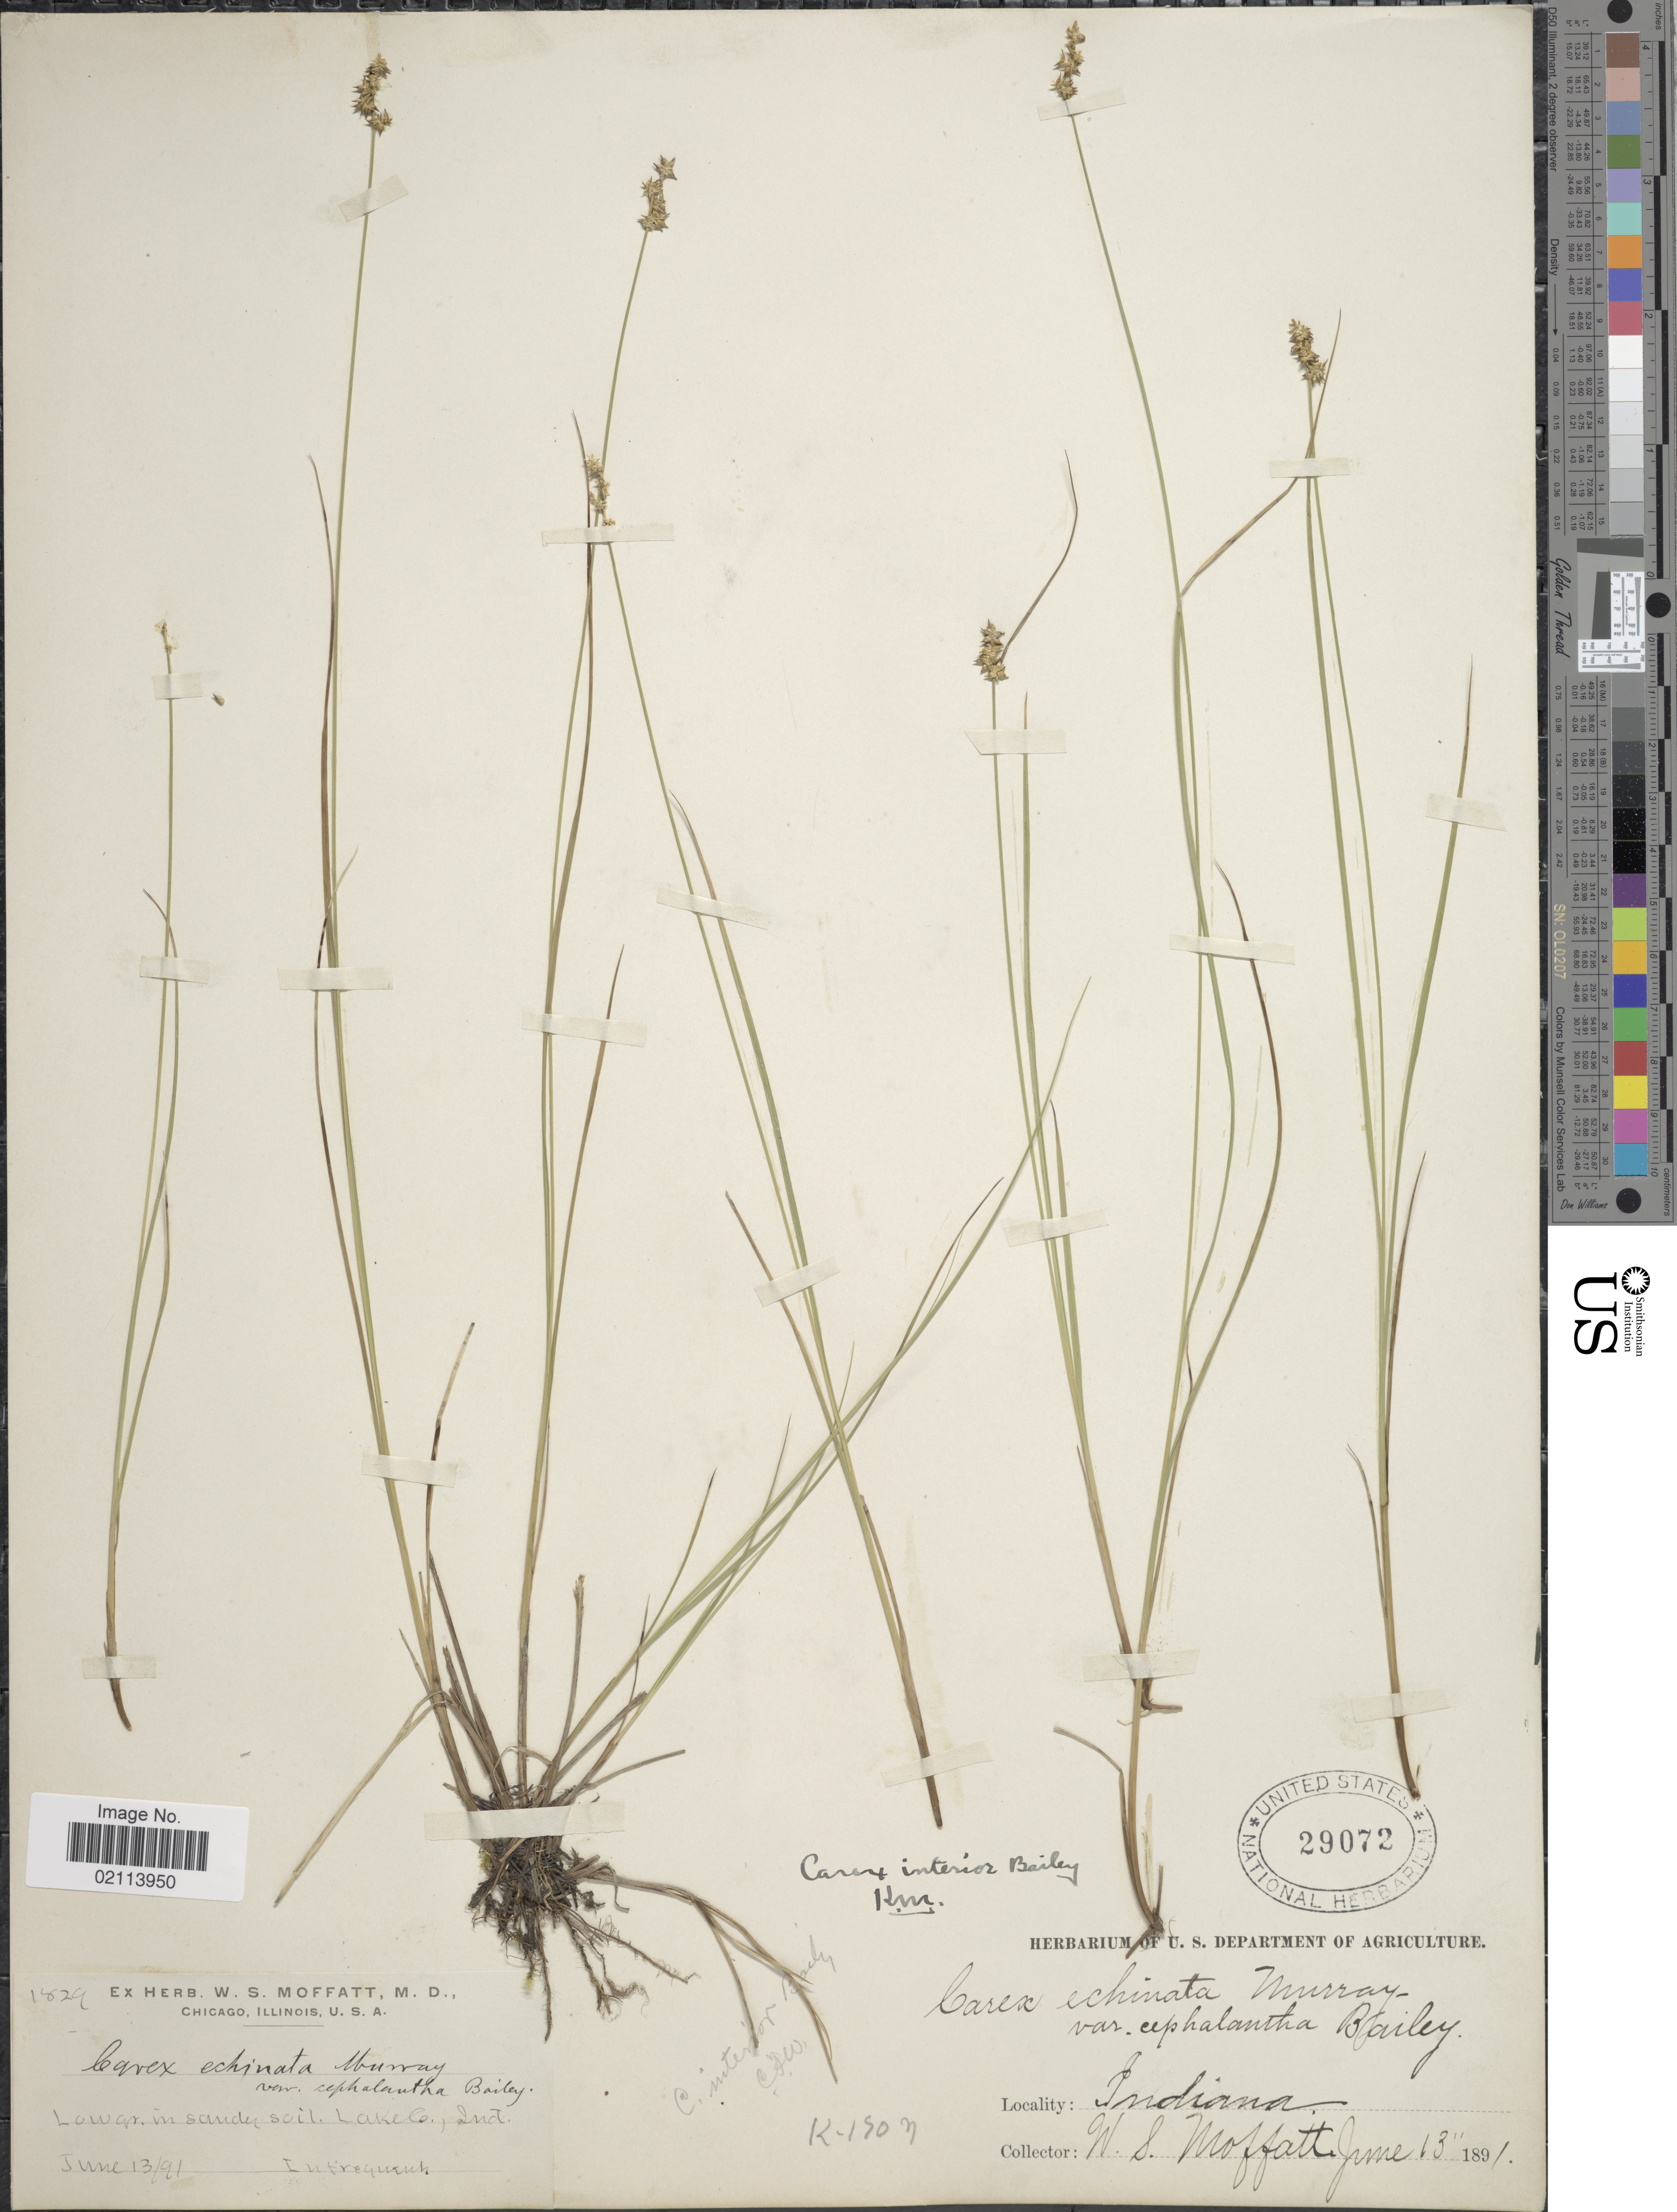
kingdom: Plantae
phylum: Tracheophyta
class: Liliopsida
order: Poales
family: Cyperaceae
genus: Carex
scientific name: Carex interior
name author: L.H. Bailey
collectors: W. Moffatt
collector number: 1829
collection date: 1891-06-13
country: United States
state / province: Indiana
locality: Low gr. in sandy soil, Lake Co.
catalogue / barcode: US 29072